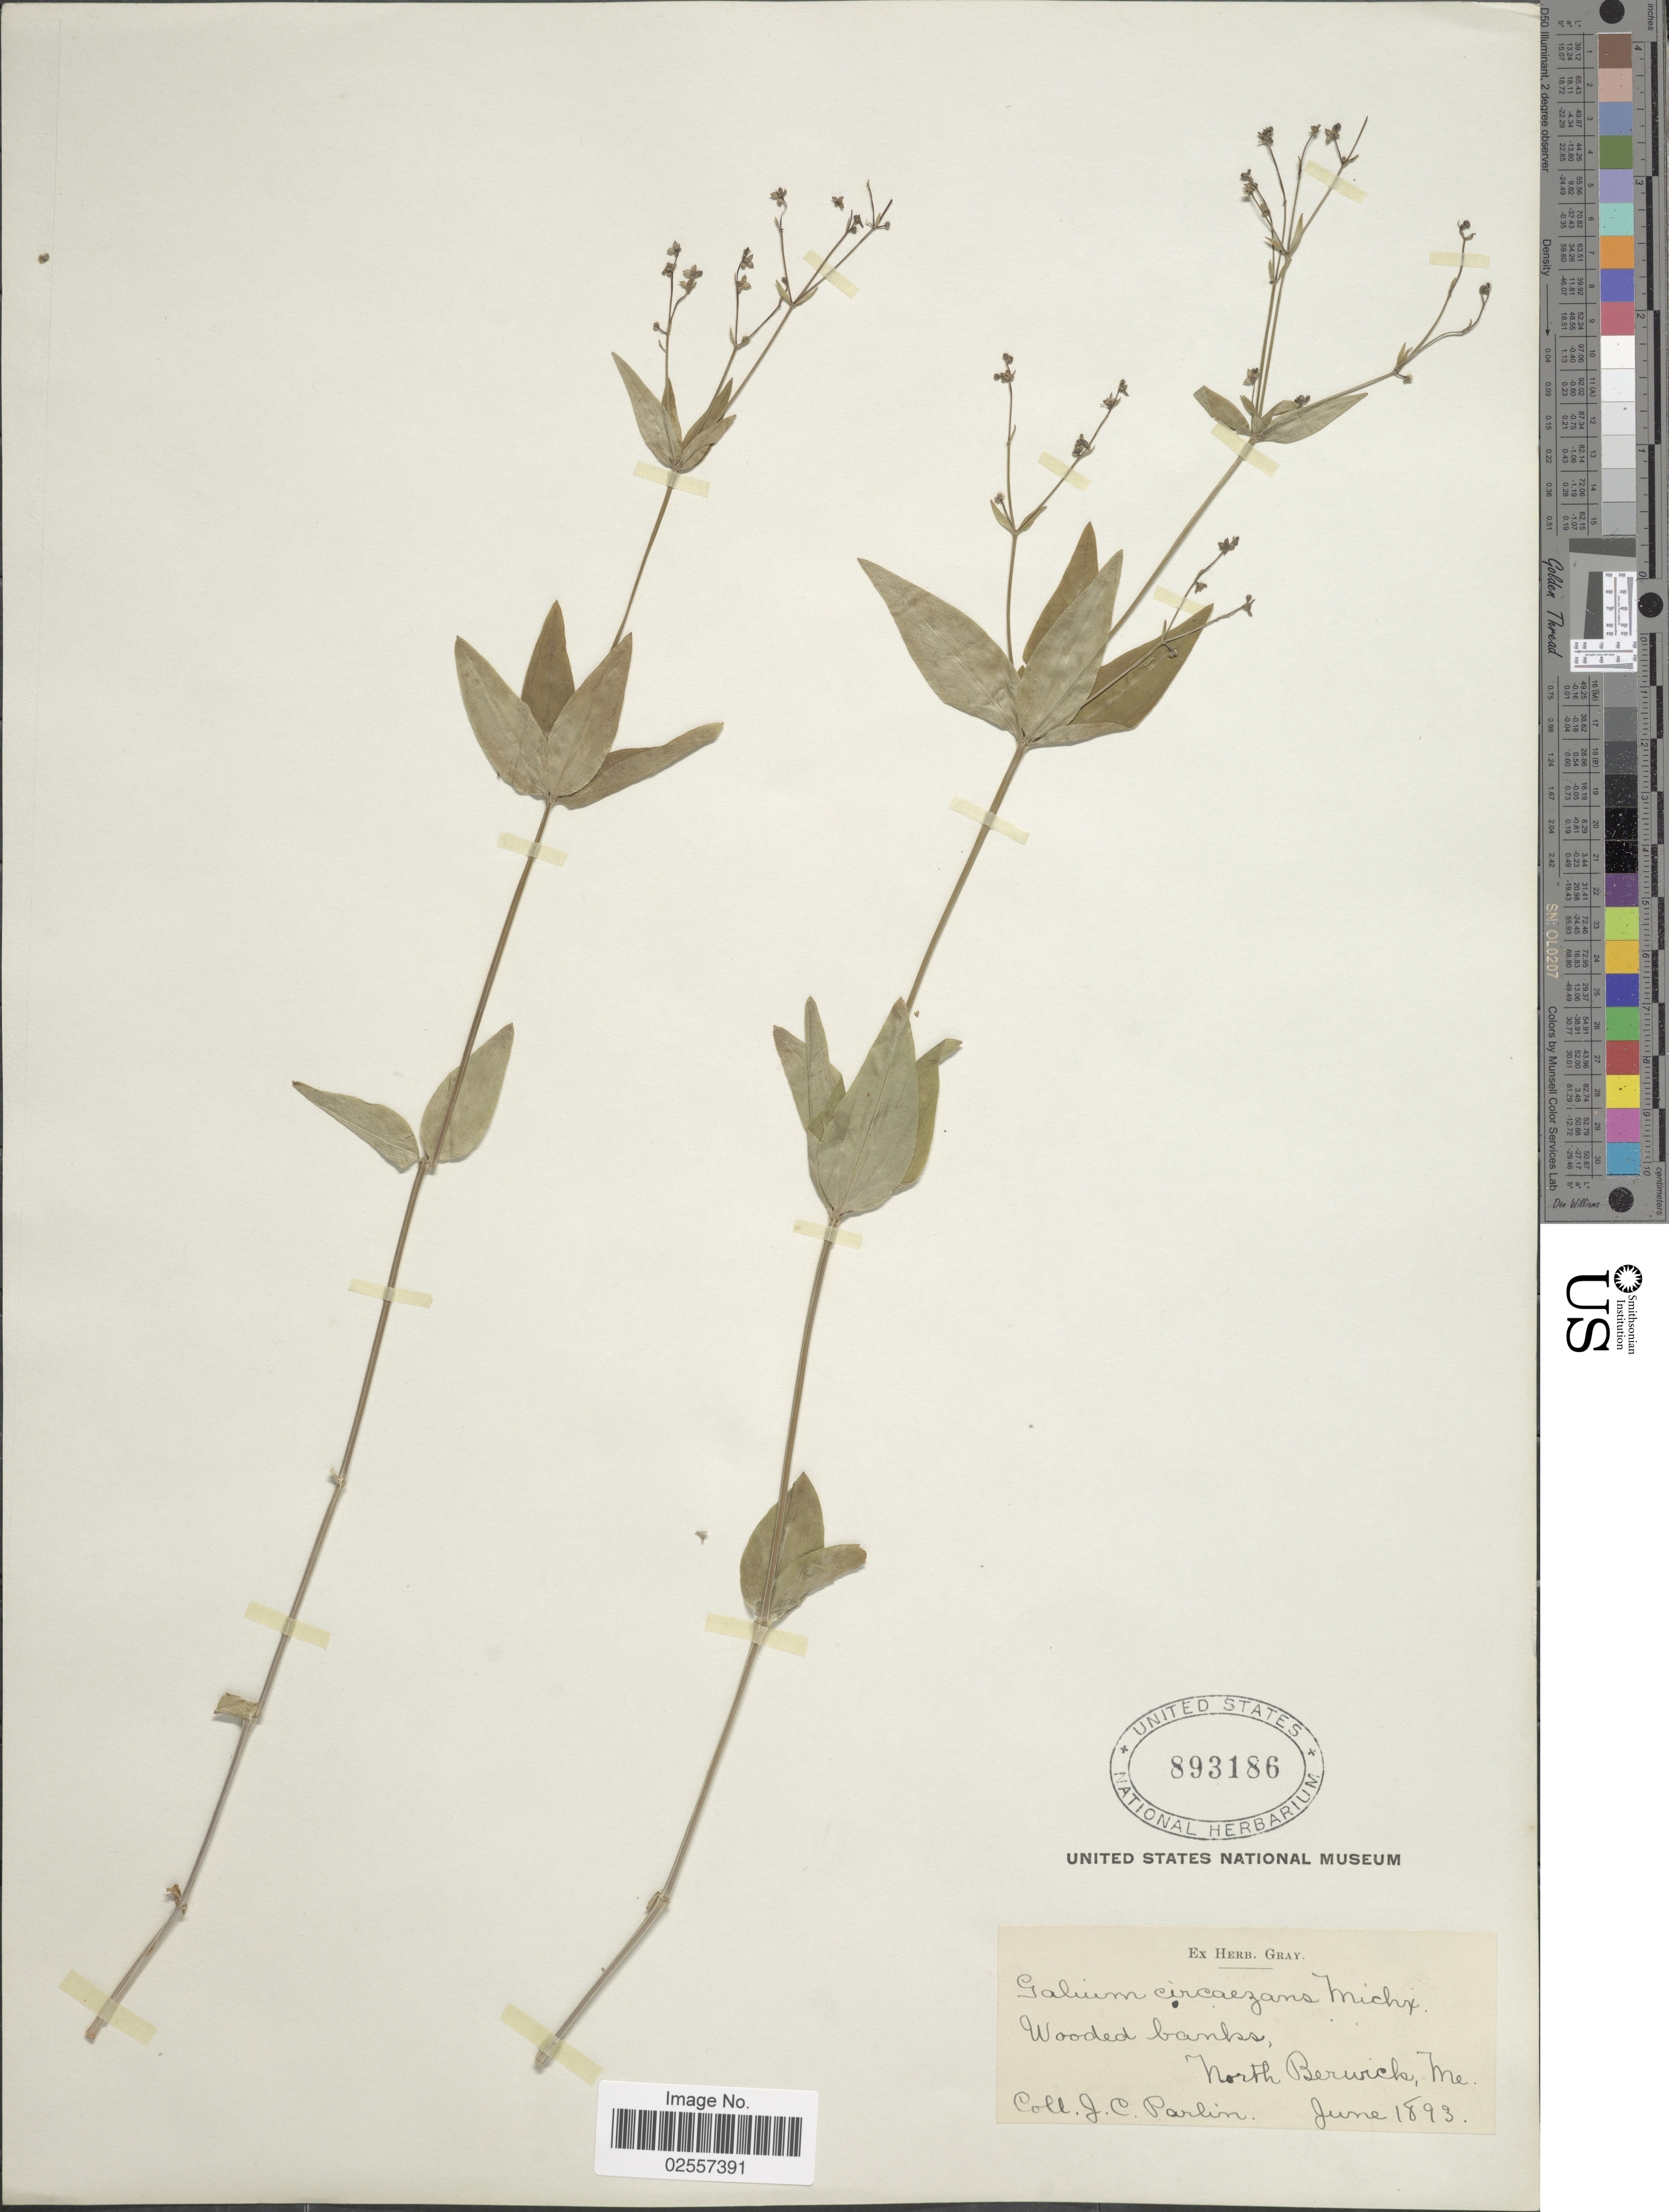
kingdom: Plantae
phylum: Tracheophyta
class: Magnoliopsida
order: Gentianales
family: Rubiaceae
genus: Galium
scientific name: Galium circaezans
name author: Michx.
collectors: J. Parlin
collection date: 1893-06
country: United States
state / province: Maine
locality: North Berwick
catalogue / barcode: US 893186